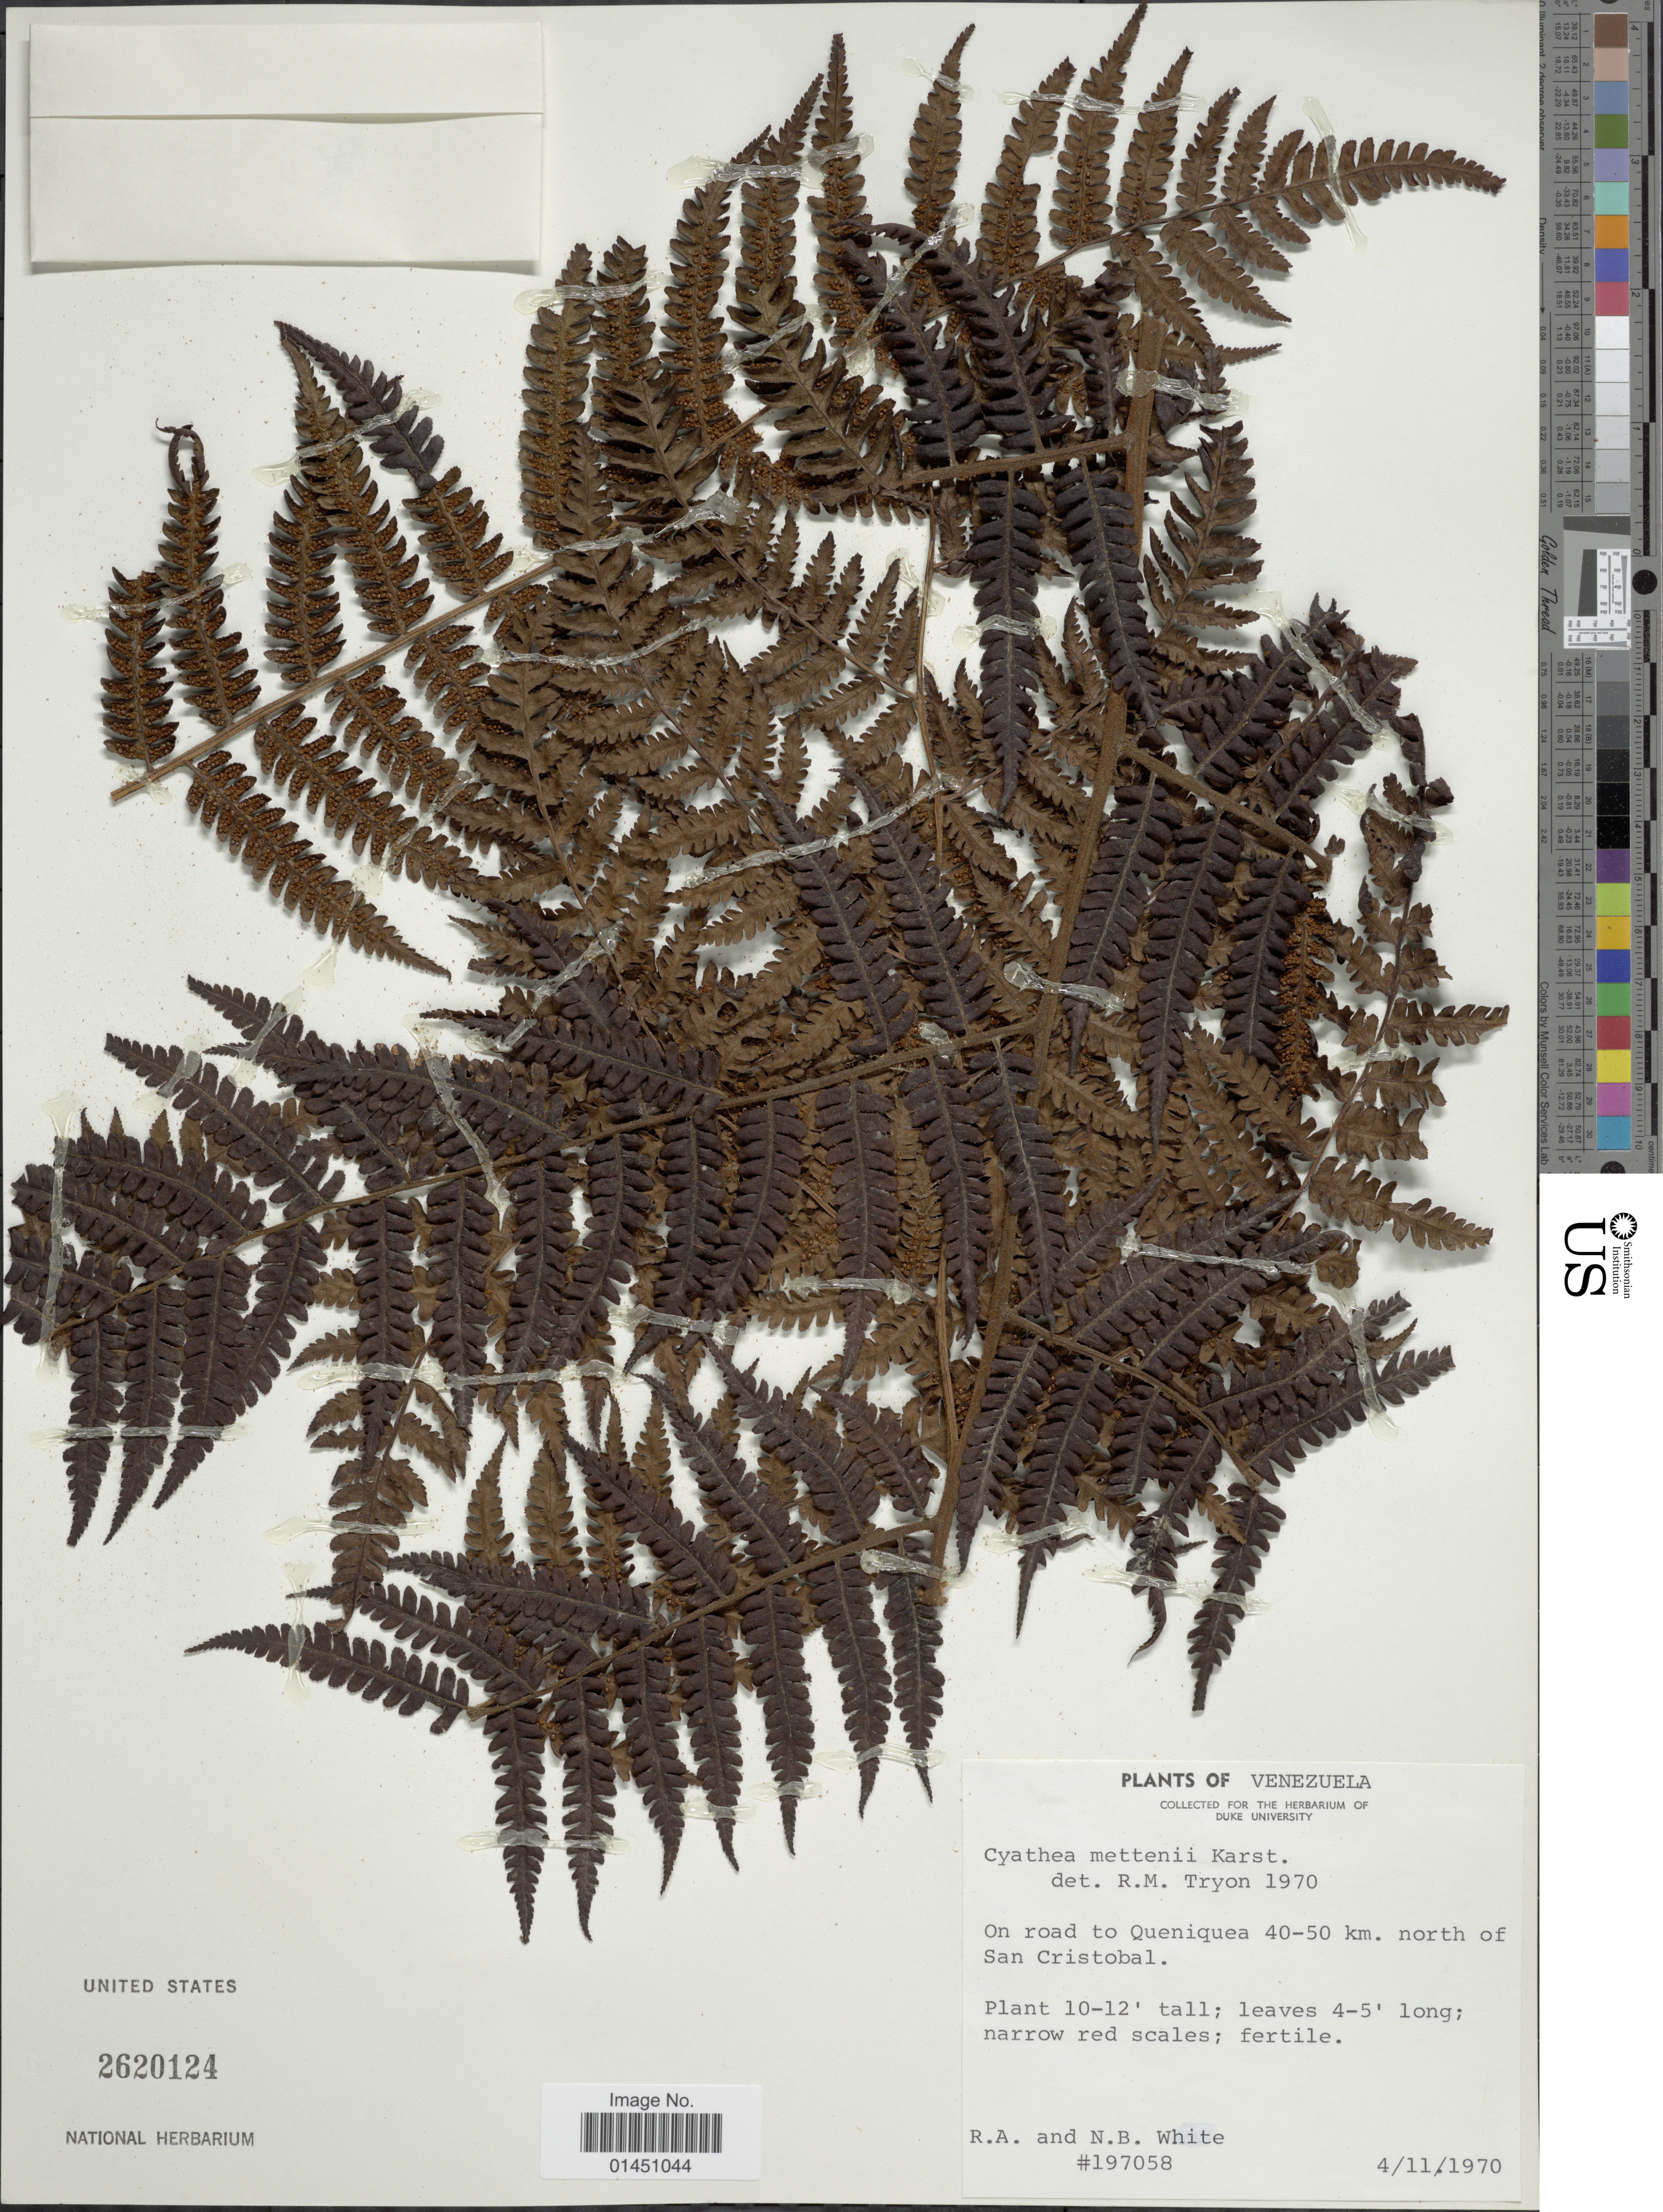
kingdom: Plantae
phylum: Tracheophyta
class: Polypodiopsida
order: Cyatheales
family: Cyatheaceae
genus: Cyathea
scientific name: Cyathea caracasana var. boliviensis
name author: (Rosenst.) R.M. Tryon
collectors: R. A. White & N. White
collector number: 197058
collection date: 1970-11-04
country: Venezuela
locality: On road to Queniquea 40-50 km. north of San Cristobal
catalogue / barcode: US 2620124